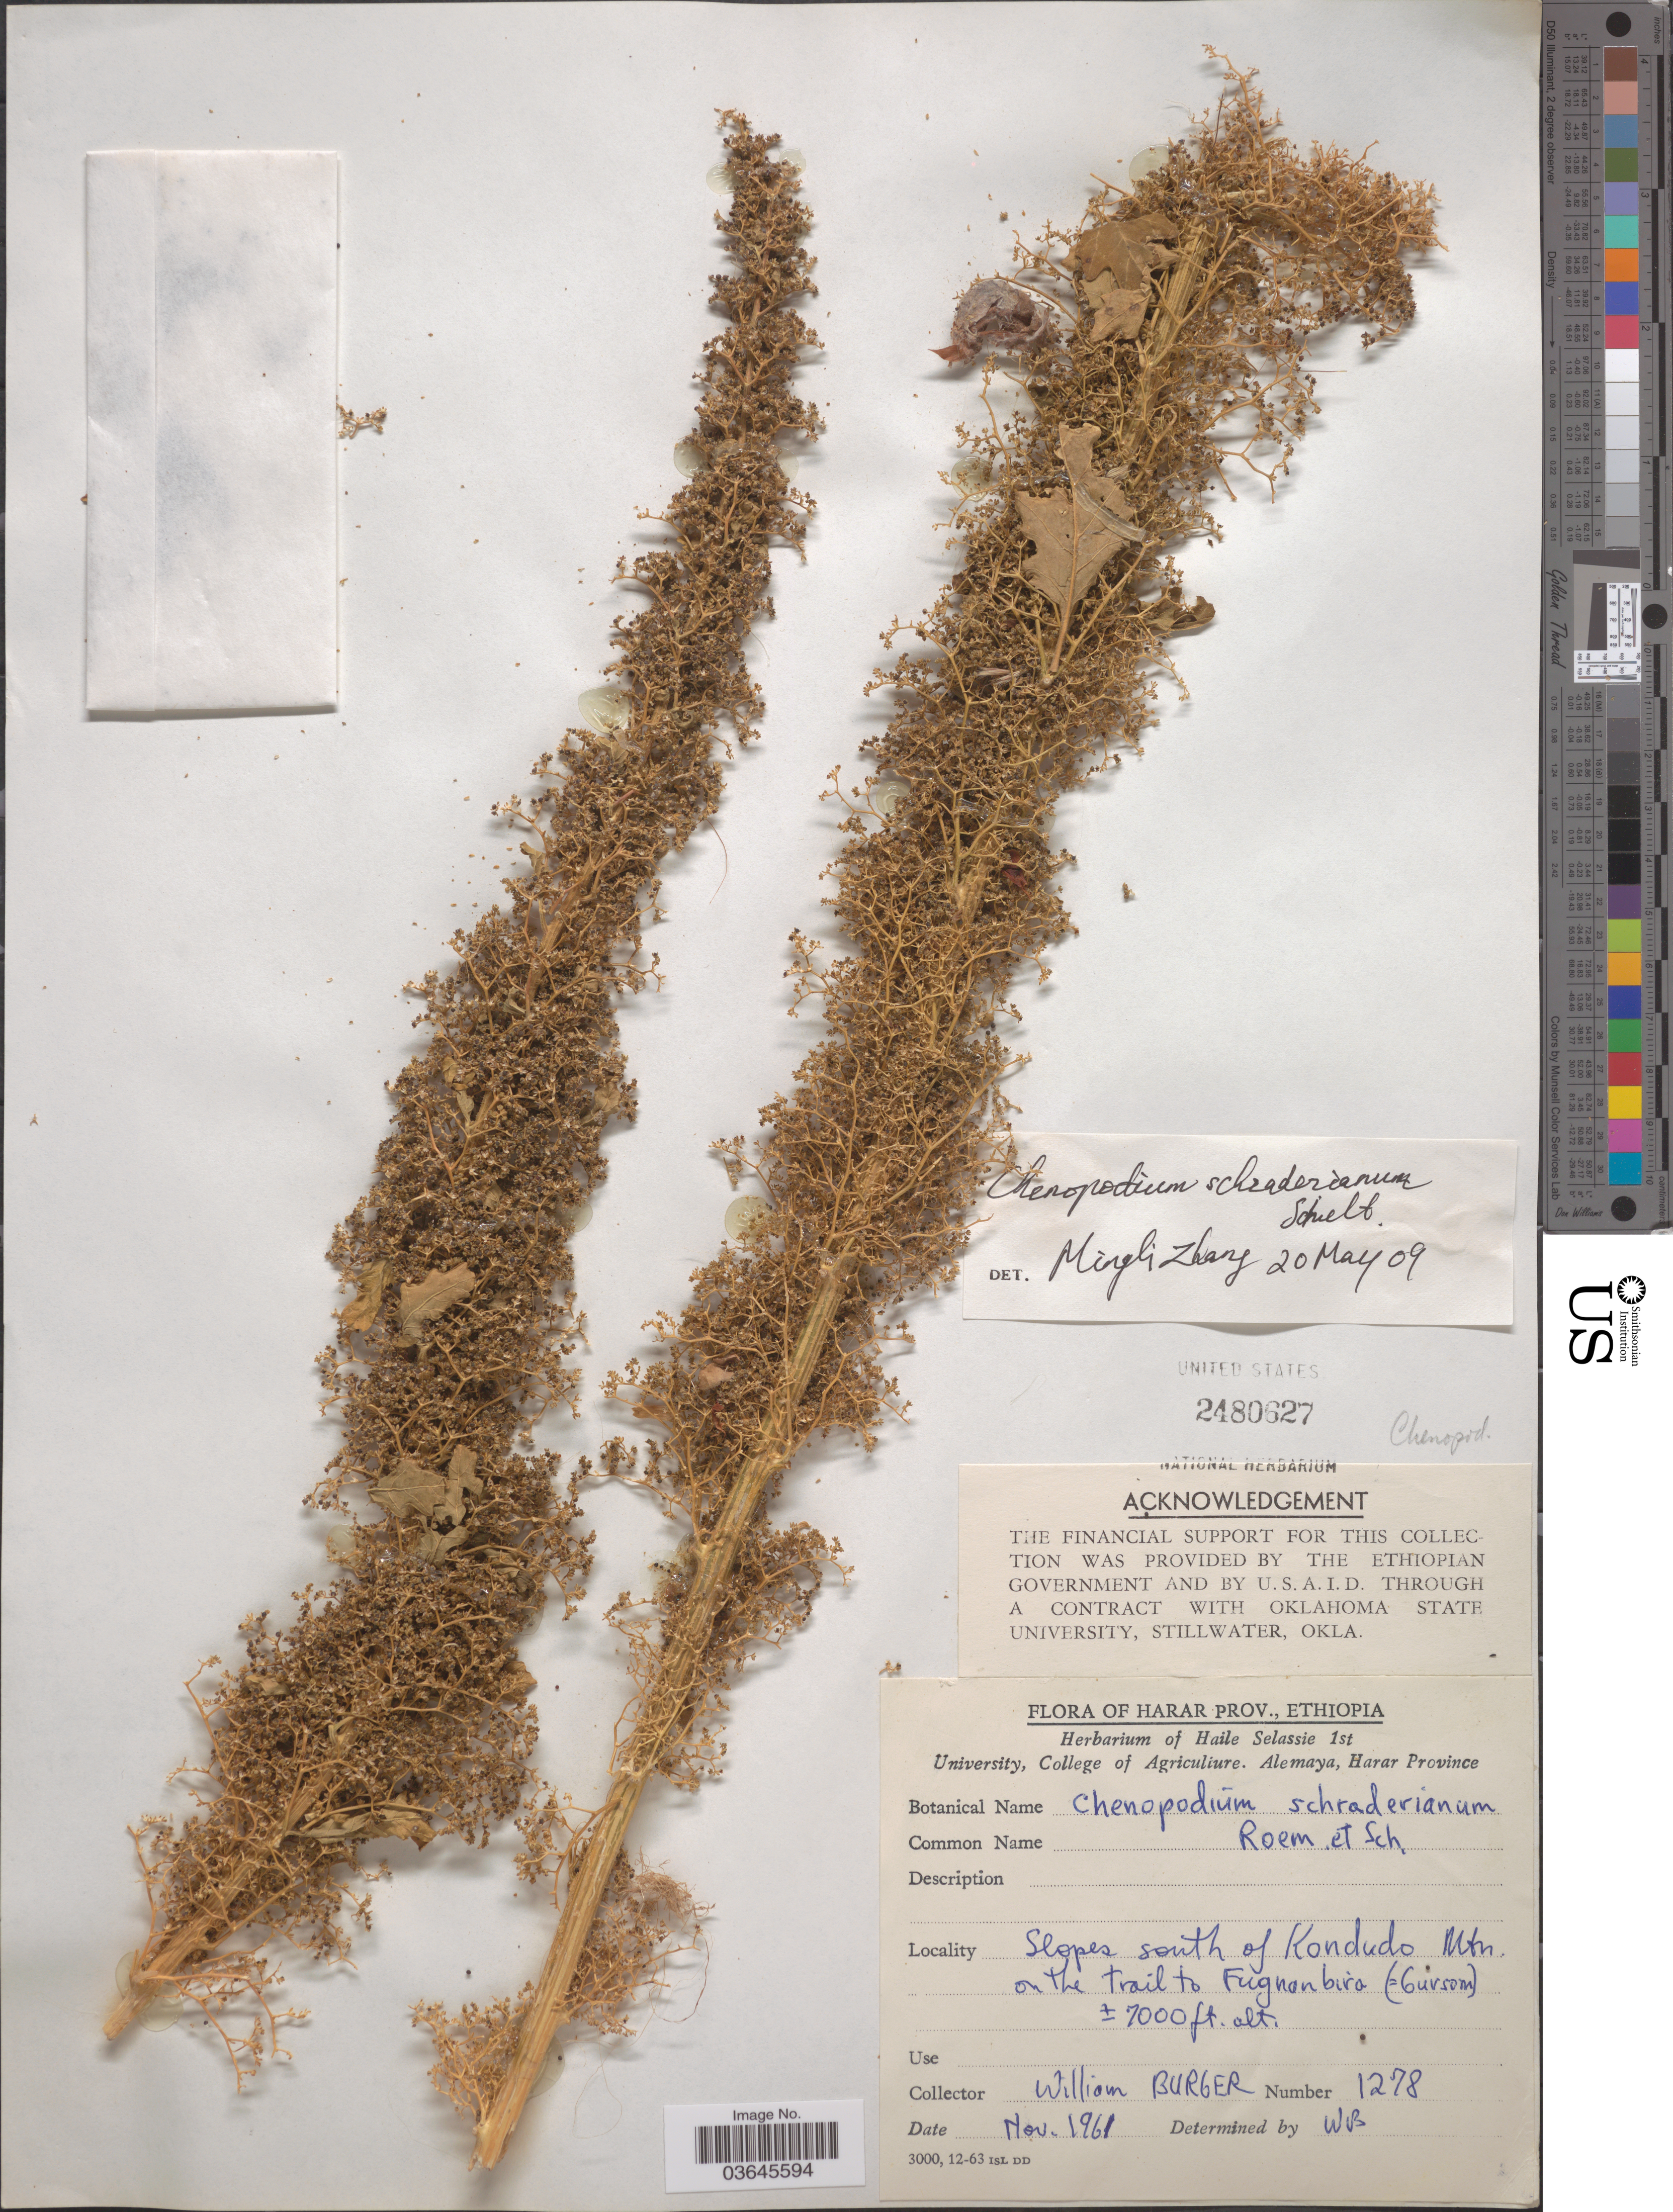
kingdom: Plantae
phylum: Tracheophyta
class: Magnoliopsida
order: Caryophyllales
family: Amaranthaceae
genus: Chenopodium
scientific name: Chenopodium schraderianum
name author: Schult.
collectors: W. Burger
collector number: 1278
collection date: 1961-11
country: Ethiopia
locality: Harar Prov., Slopes south of Kondudo Mtn. on the trail to Fugnanbira (=Gursom).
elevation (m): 2134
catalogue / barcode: US 2480627